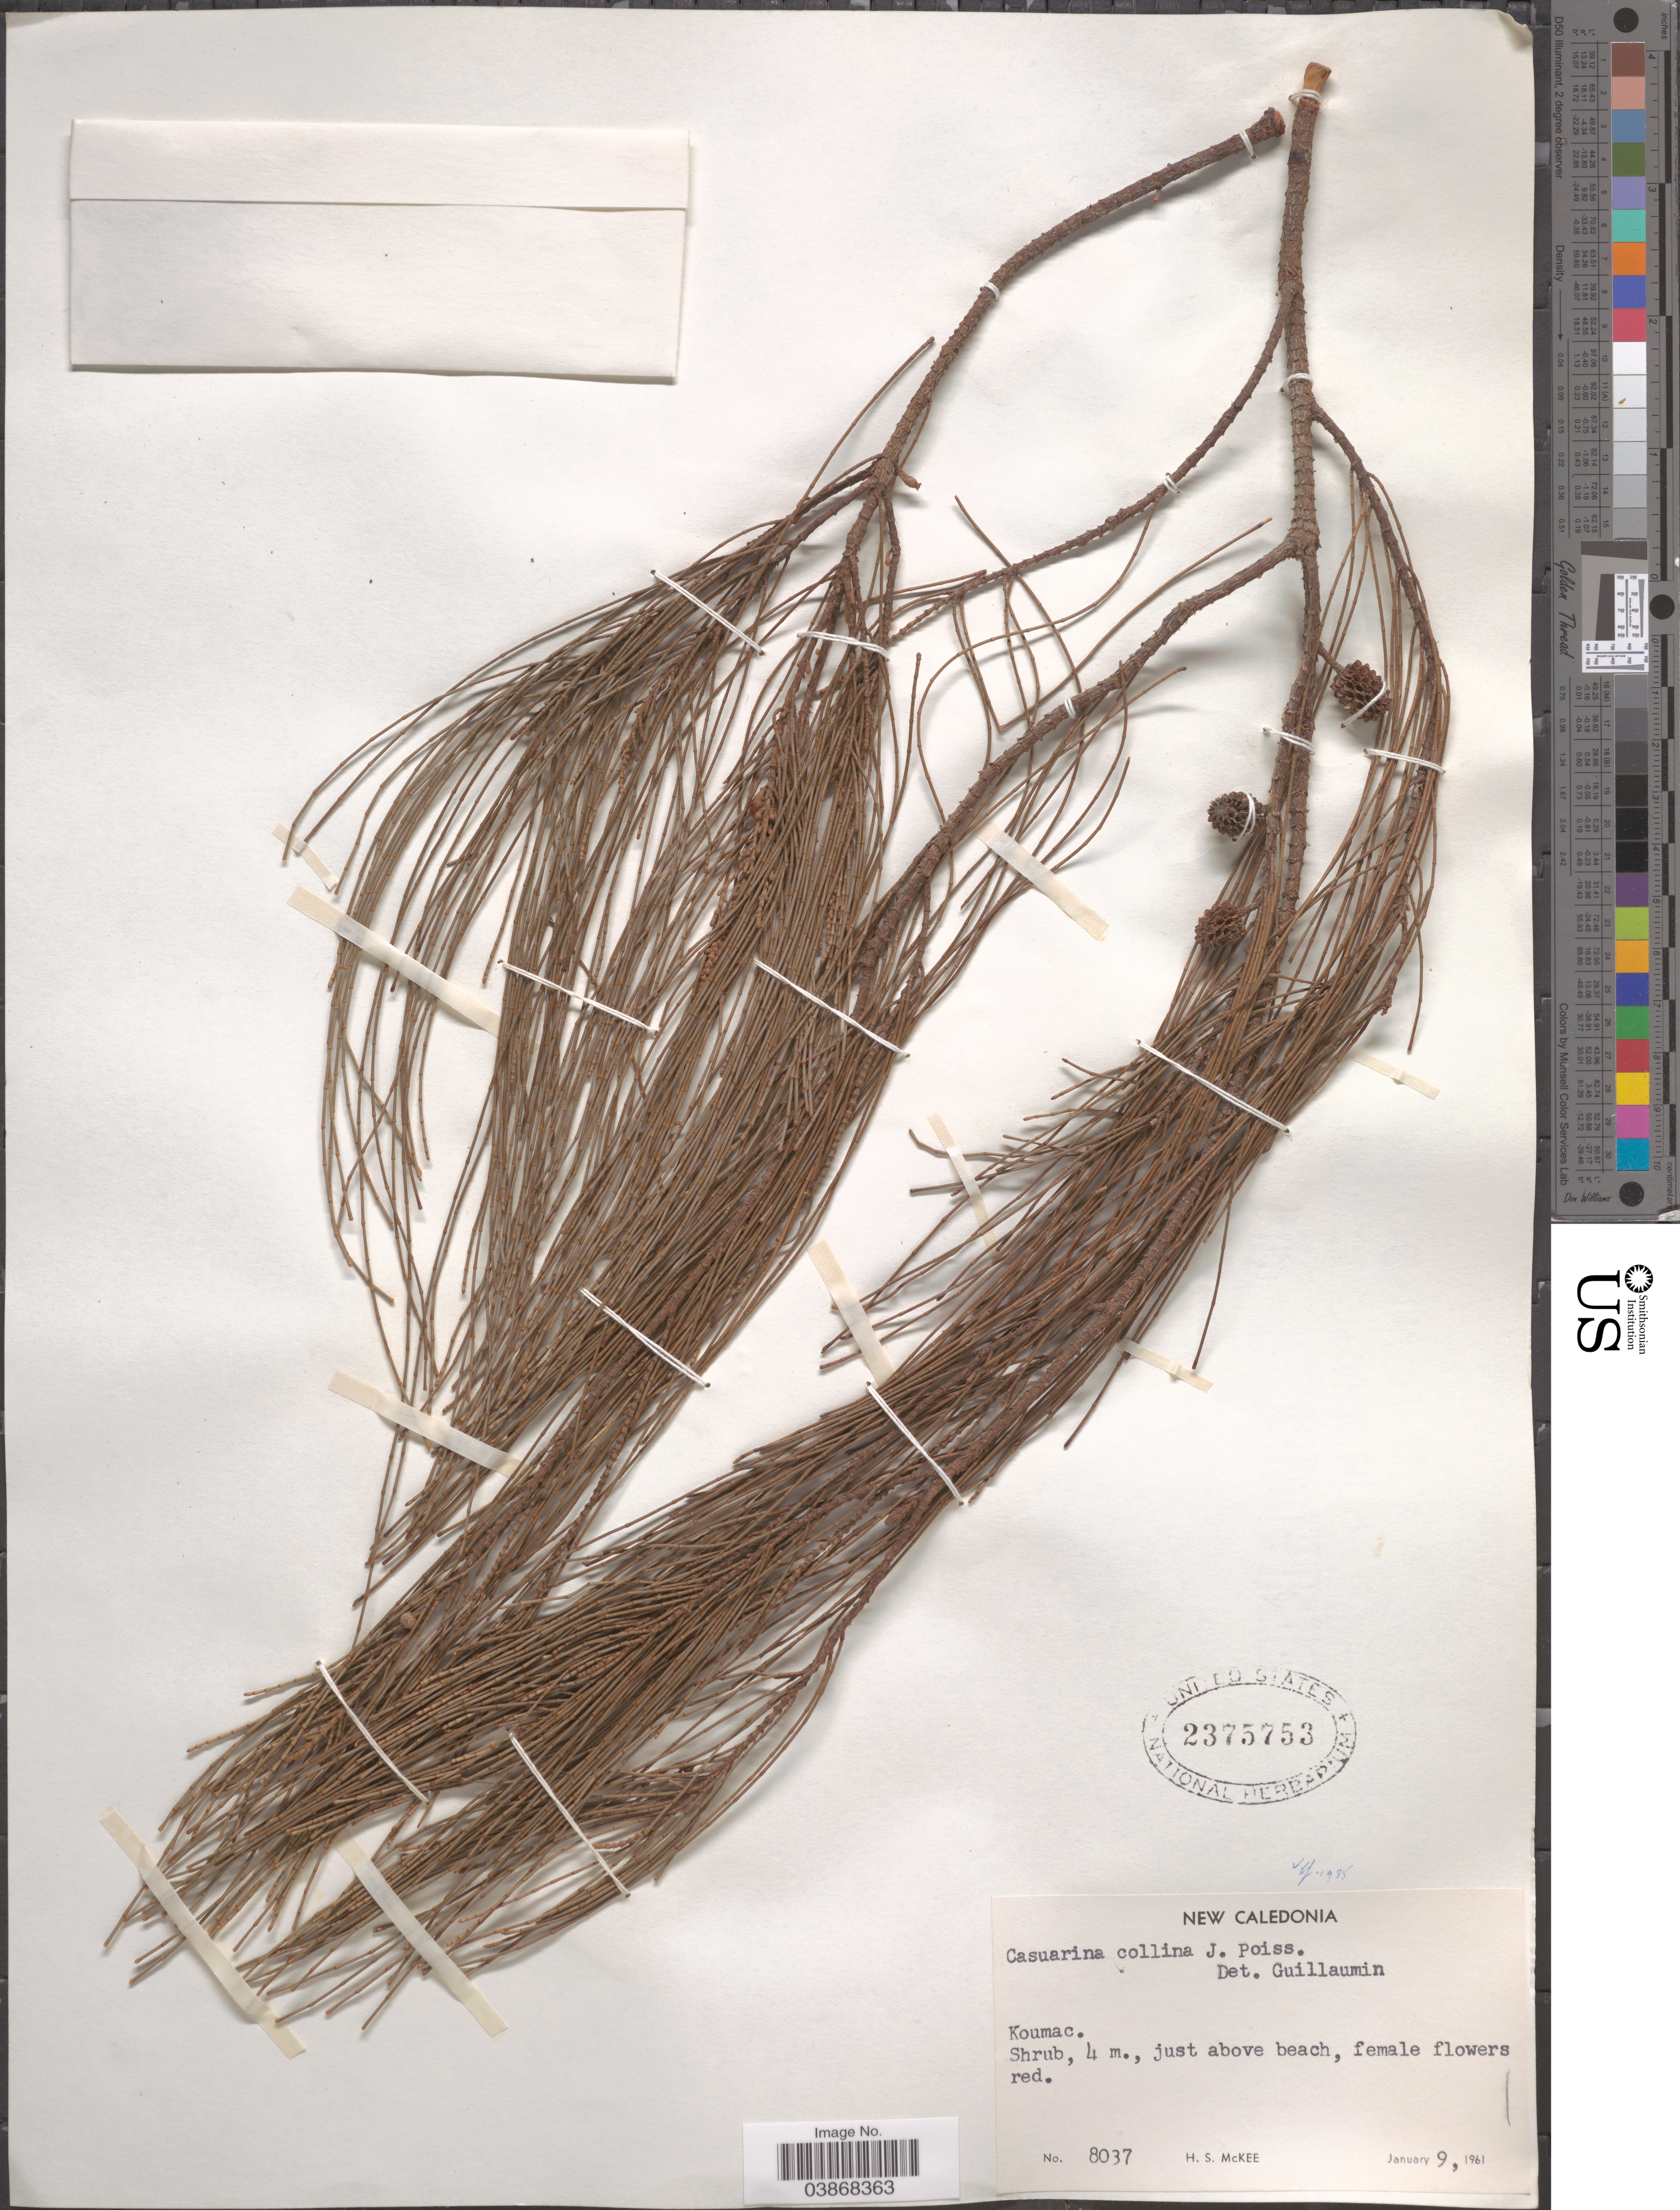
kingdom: Plantae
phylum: Tracheophyta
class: Magnoliopsida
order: Fagales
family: Casuarinaceae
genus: Casuarina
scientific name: Casuarina collina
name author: J. Poiss. ex Pancher & Sebert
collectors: H. S. McKee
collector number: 8037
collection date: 1961-01-09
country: New Caledonia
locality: Koumac.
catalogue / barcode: US 2375753